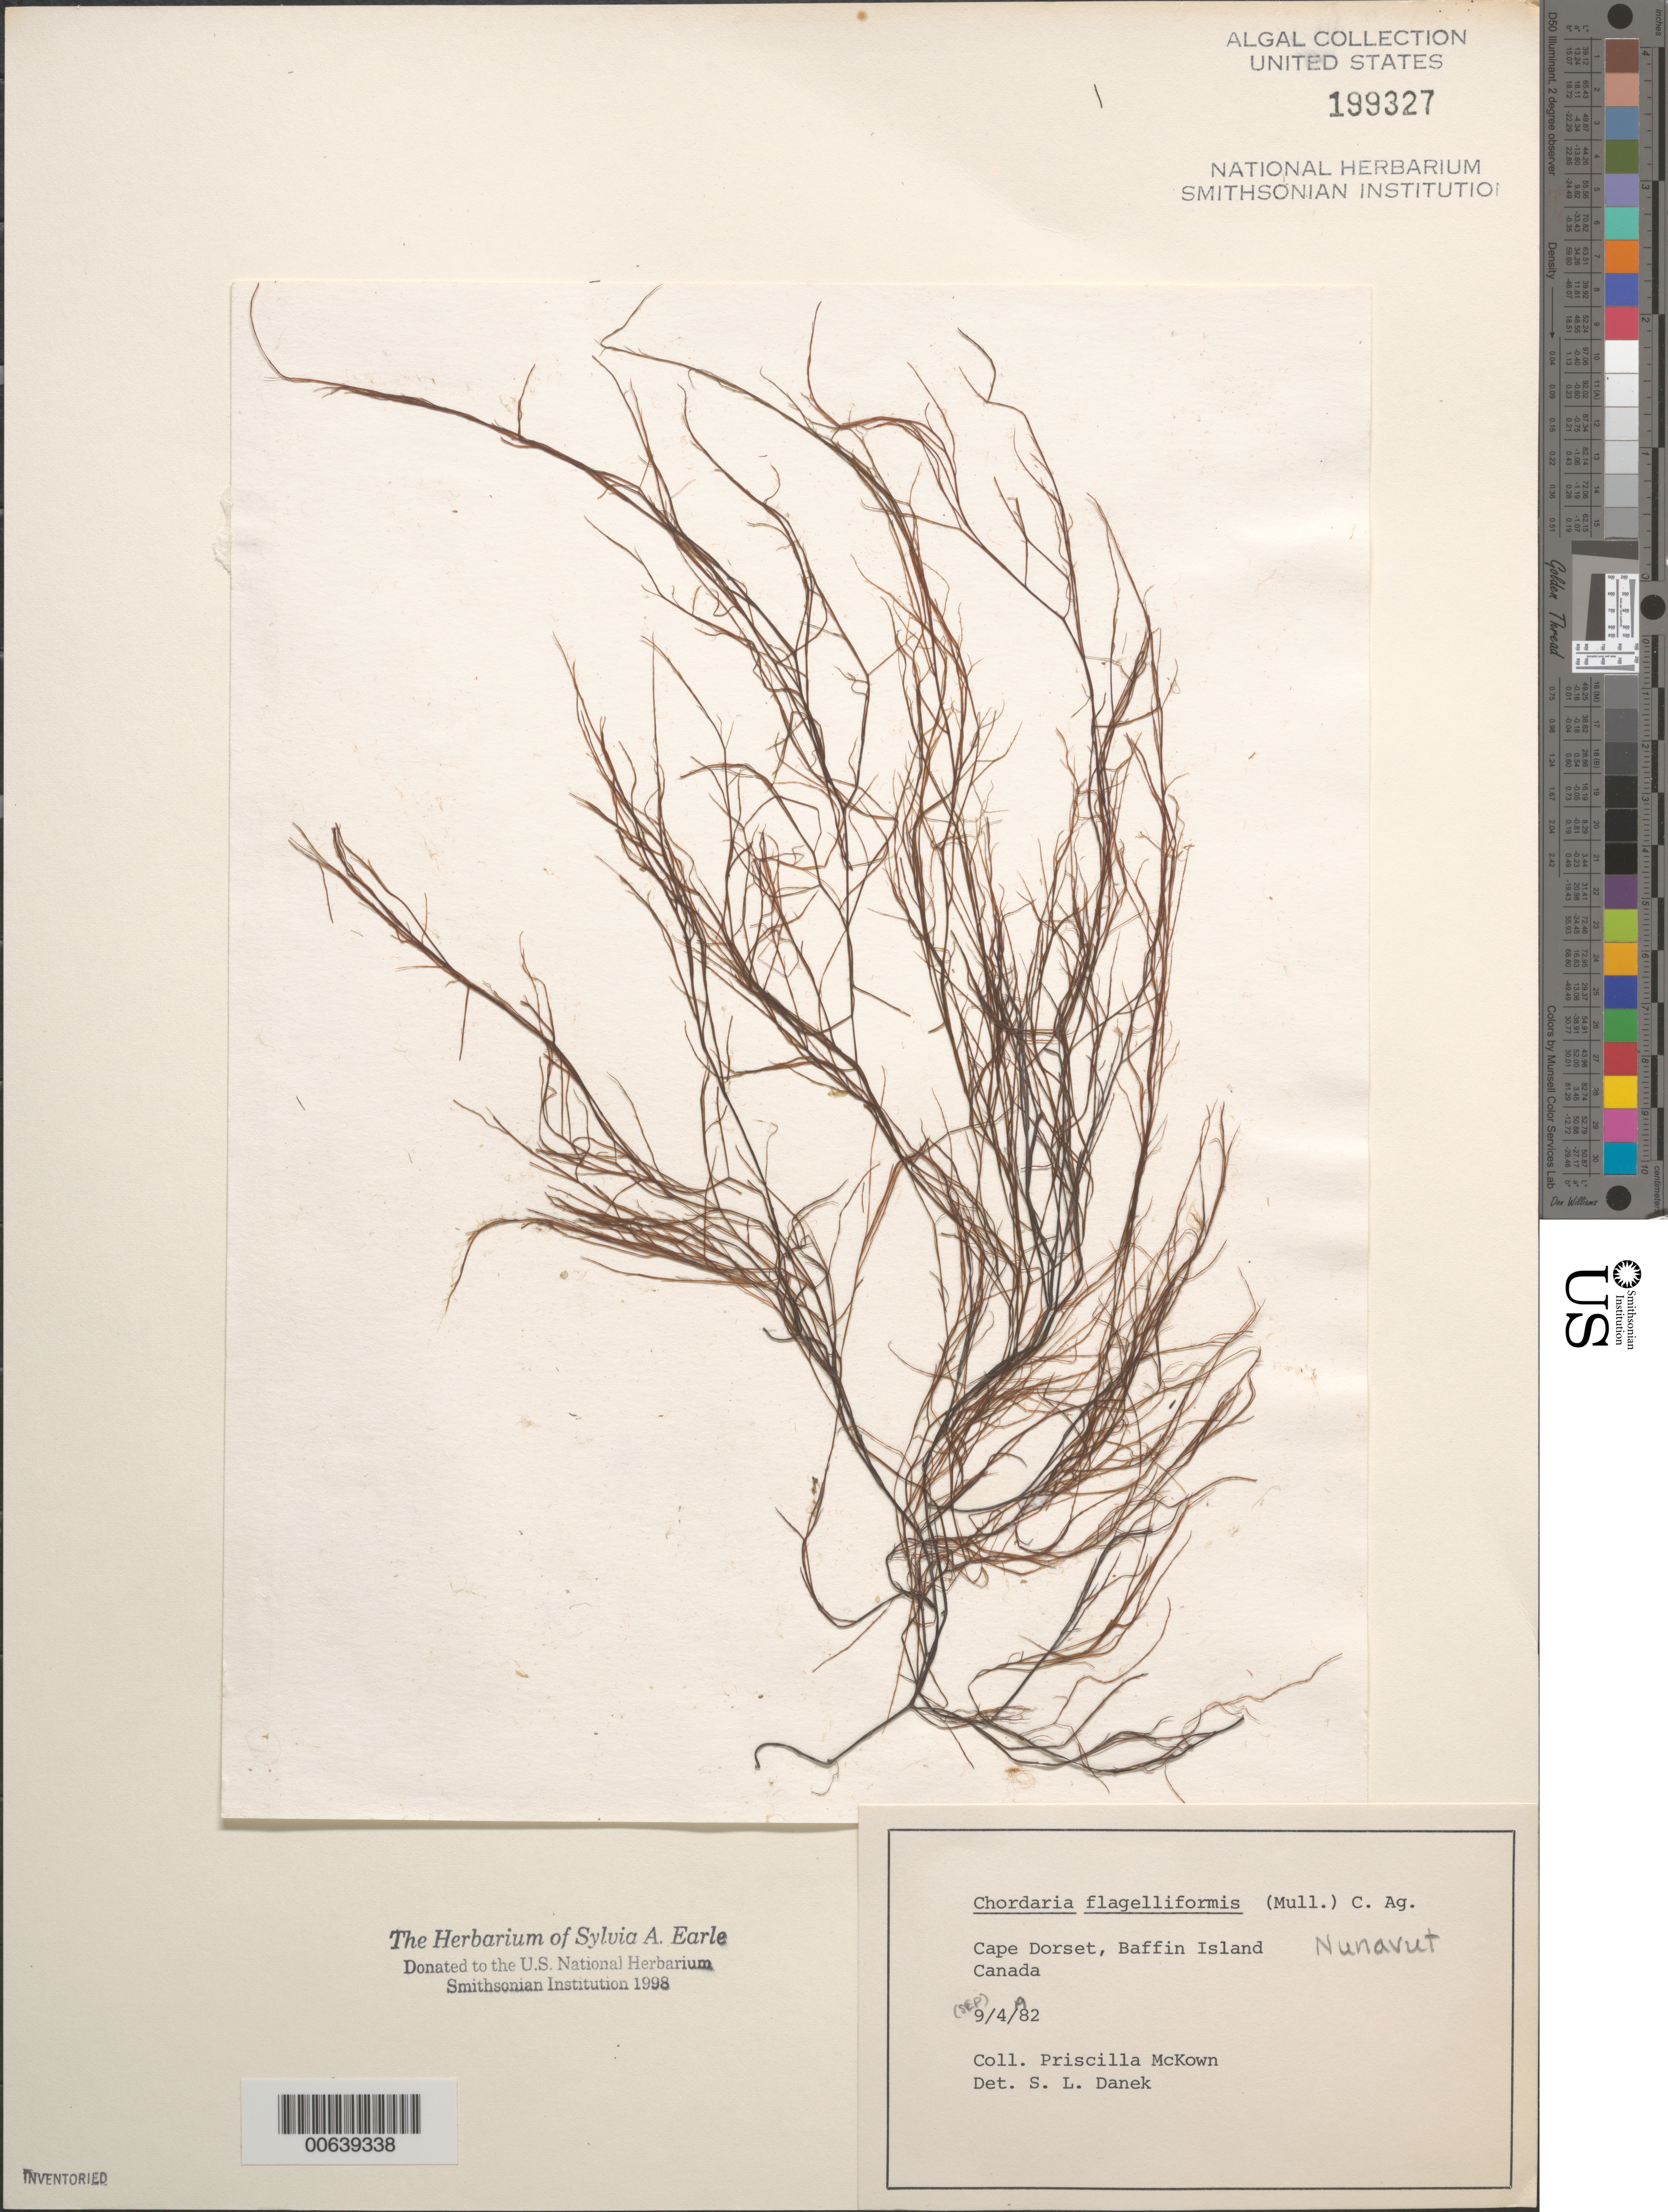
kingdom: Chromista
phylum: Ochrophyta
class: Phaeophyceae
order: Ectocarpales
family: Chordariaceae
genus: Chordaria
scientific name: Chordaria flagelliformis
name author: (Hudson) Grev.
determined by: Danek, S. L.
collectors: P. McKown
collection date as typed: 04 Sep 1982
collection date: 1982-09-04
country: Canada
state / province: Nunavut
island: Baffin Island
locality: Cape Dorset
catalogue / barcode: US 199327